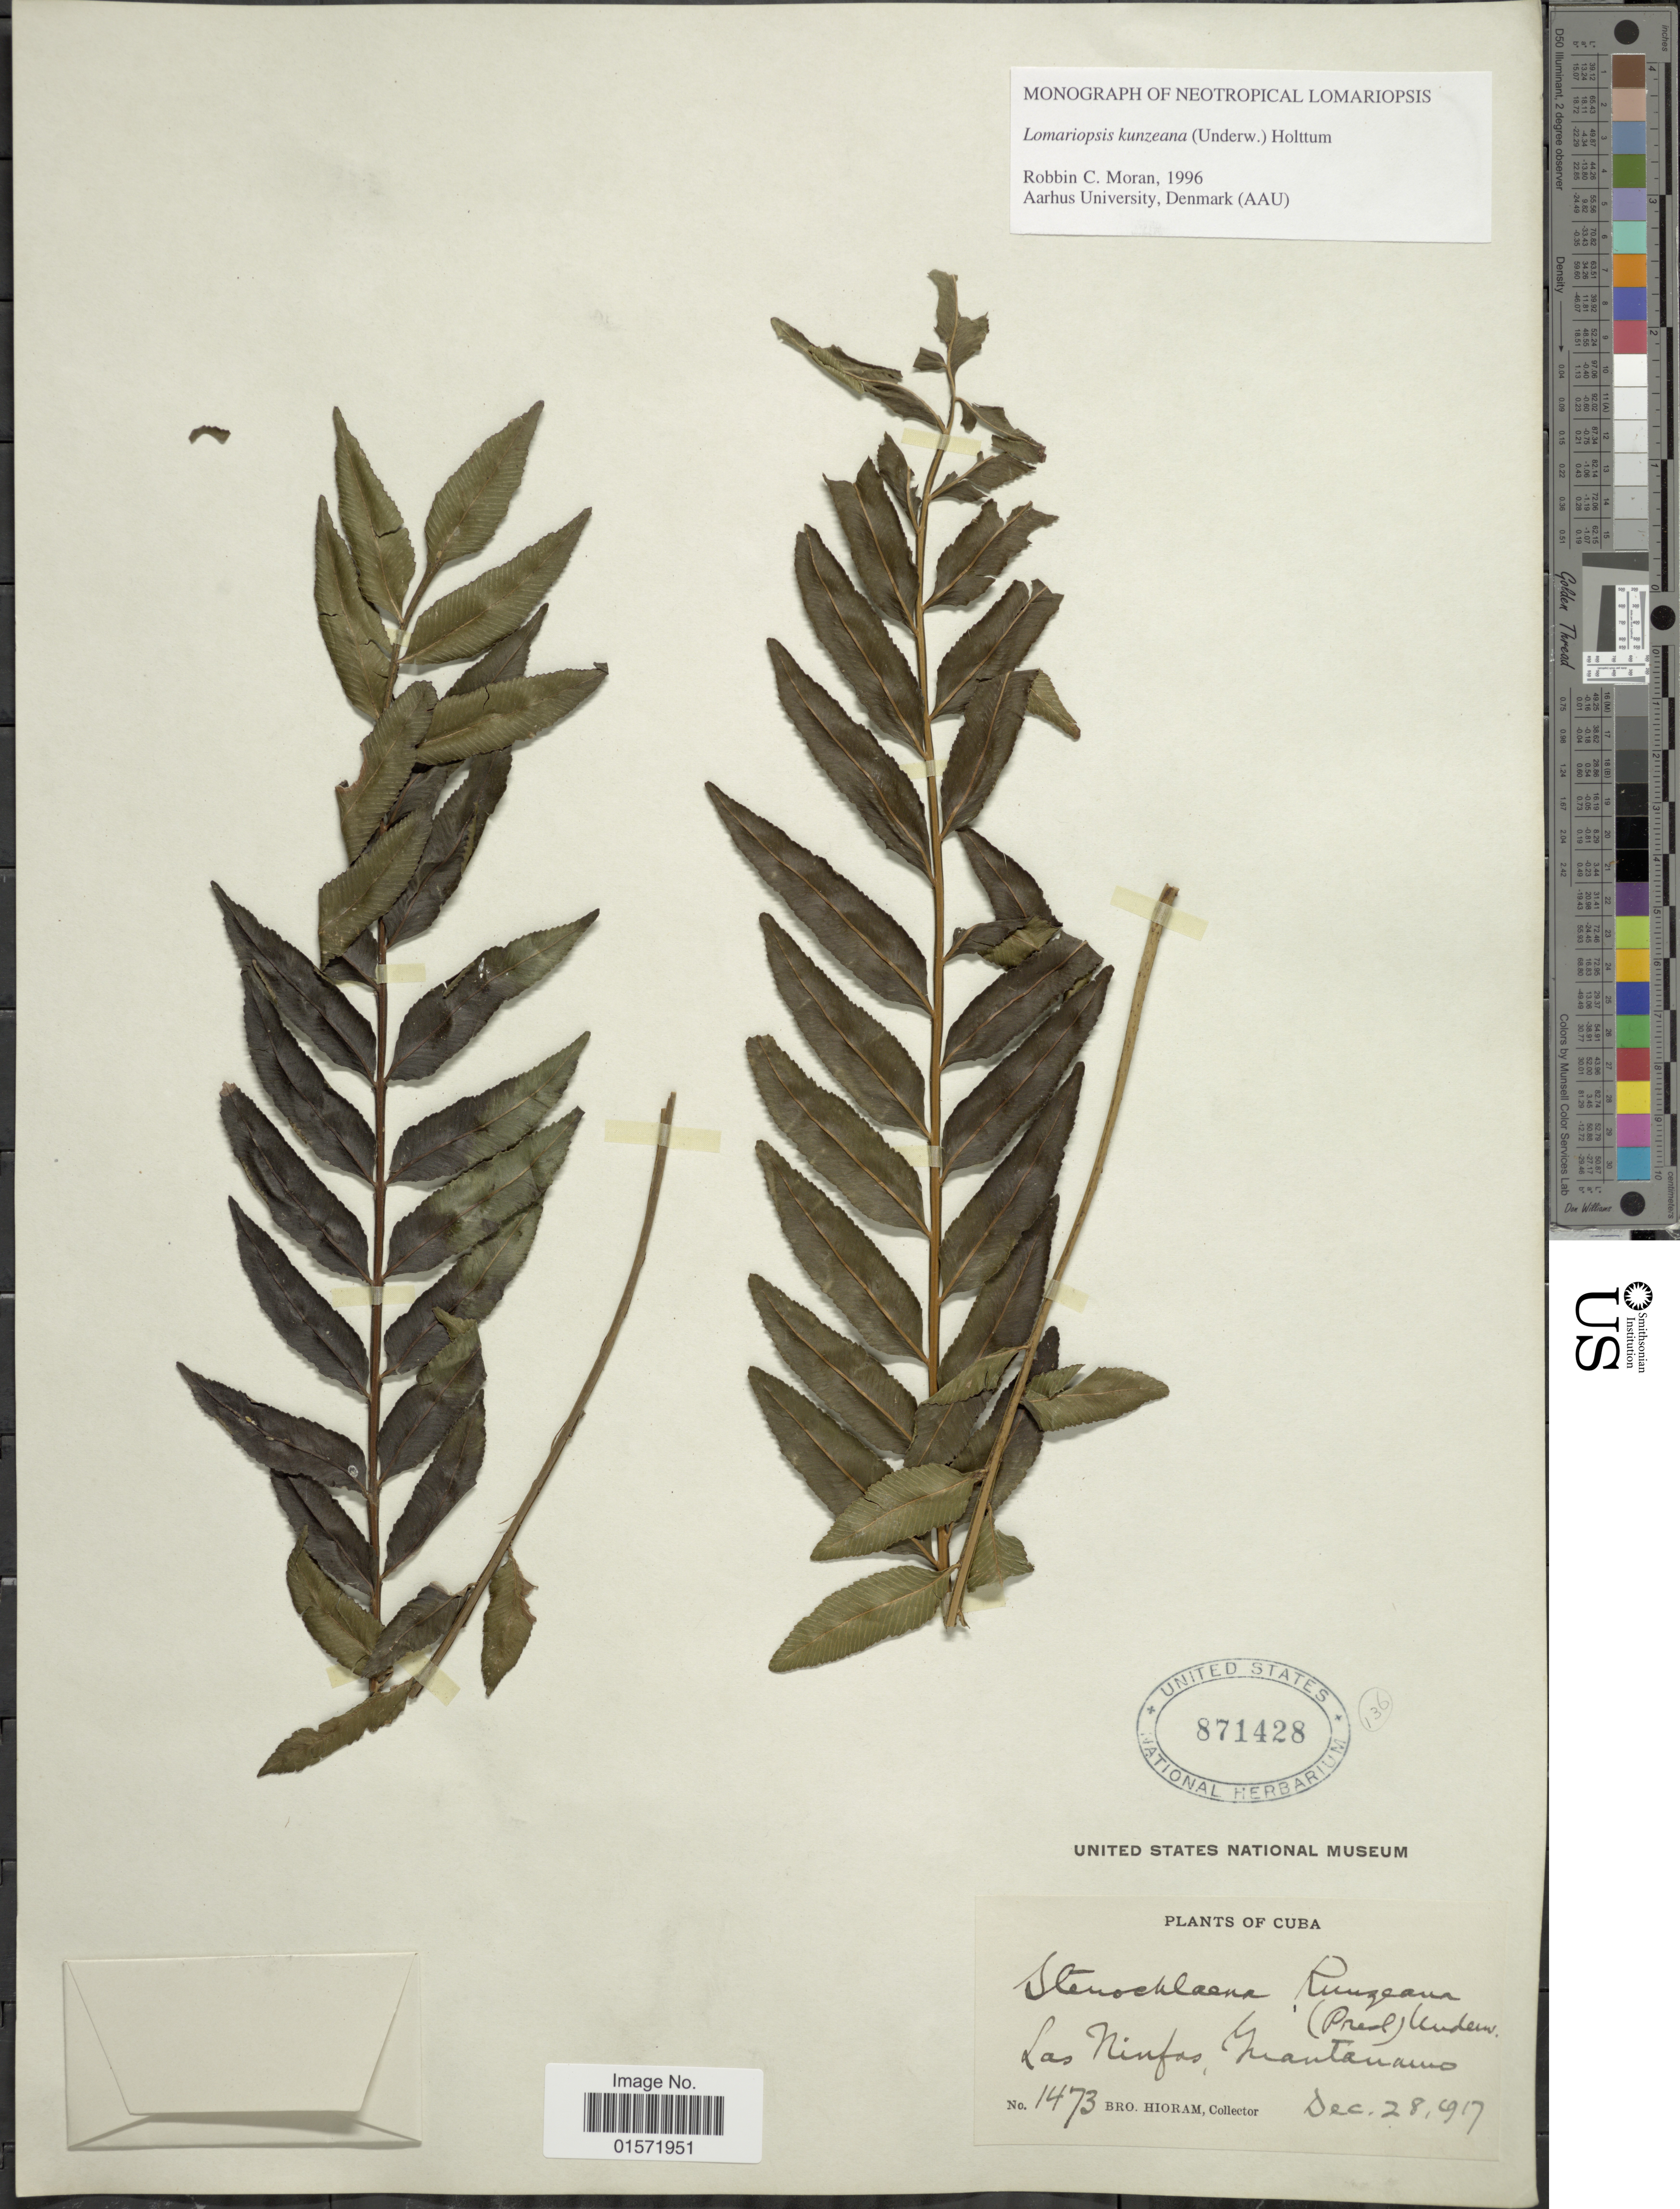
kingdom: Plantae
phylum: Tracheophyta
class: Polypodiopsida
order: Polypodiales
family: Lomariopsidaceae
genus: Lomariopsis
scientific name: Lomariopsis kunzeana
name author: (Underw.) Holttum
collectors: Bro. Hioram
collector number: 1473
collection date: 1917-12-28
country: Cuba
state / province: Guantánamo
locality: Las Ninfas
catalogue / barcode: US 871428